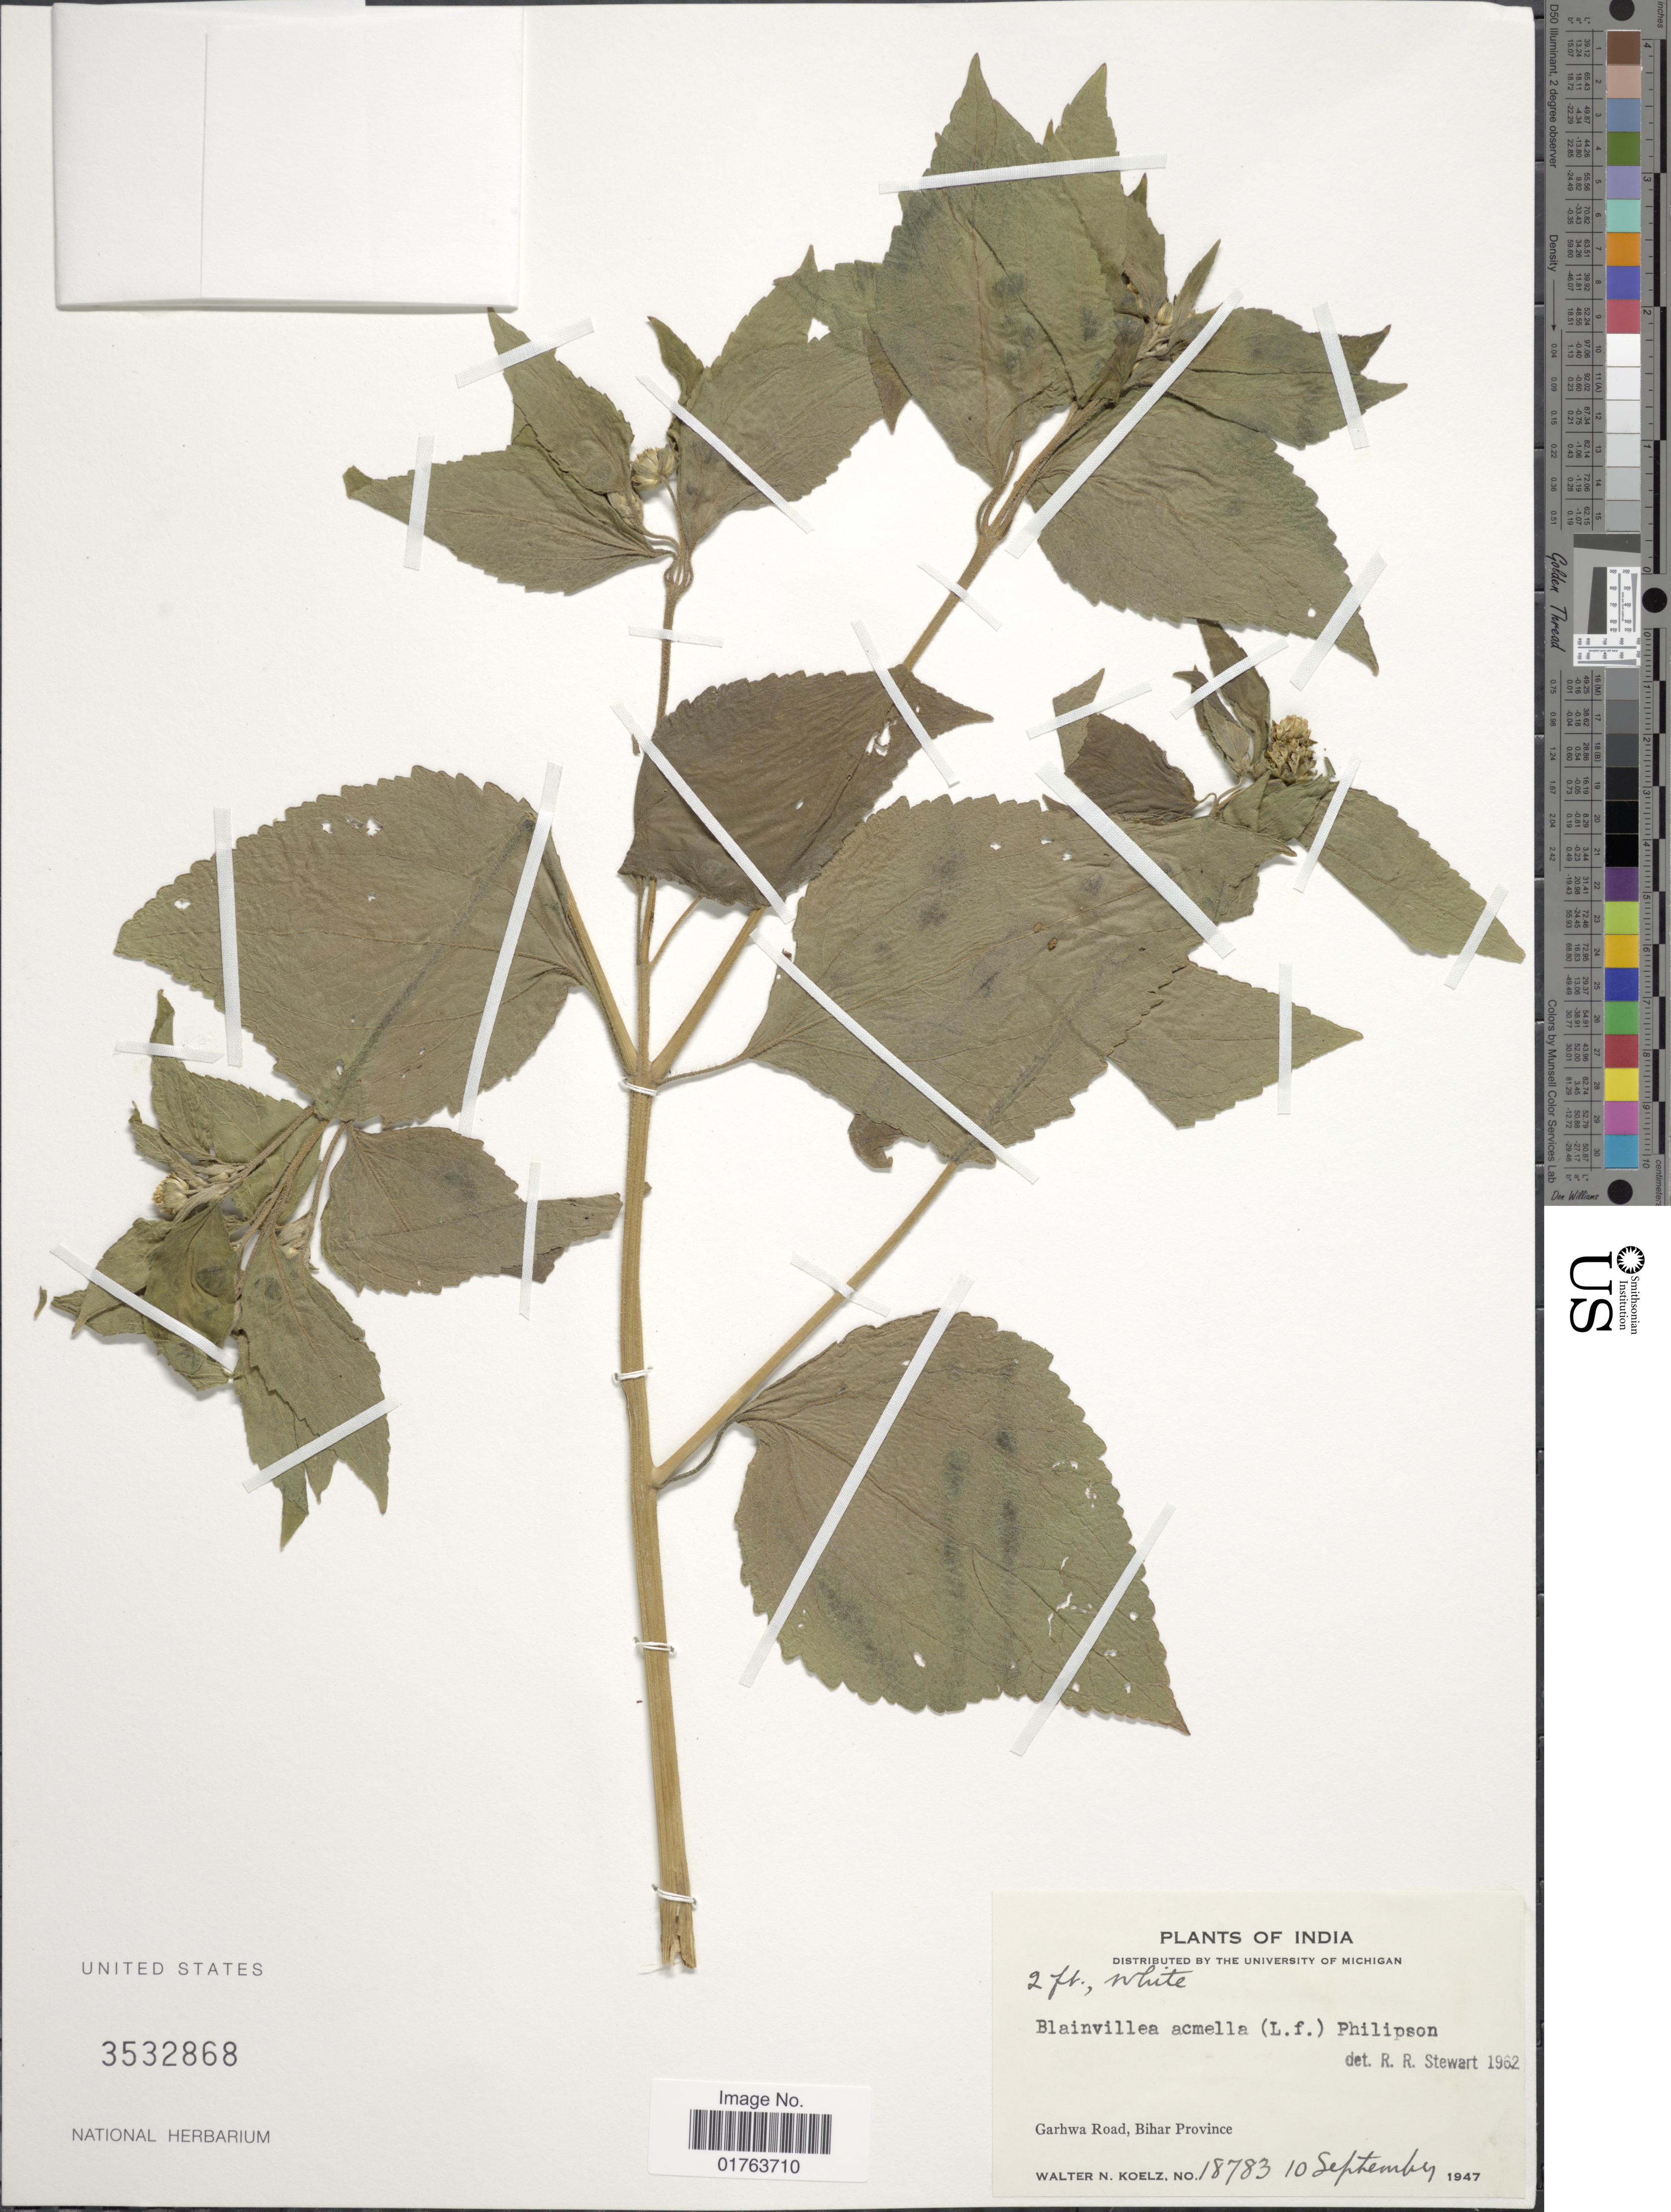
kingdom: Plantae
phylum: Tracheophyta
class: Magnoliopsida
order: Asterales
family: Asteraceae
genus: Blainvillea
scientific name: Blainvillea acmella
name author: (L.) Philipson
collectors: W. N. Koelz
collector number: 18783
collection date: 1947-09-10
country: India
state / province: Bihar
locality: Garhwa Road, Bihar Province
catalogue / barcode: US 3532868